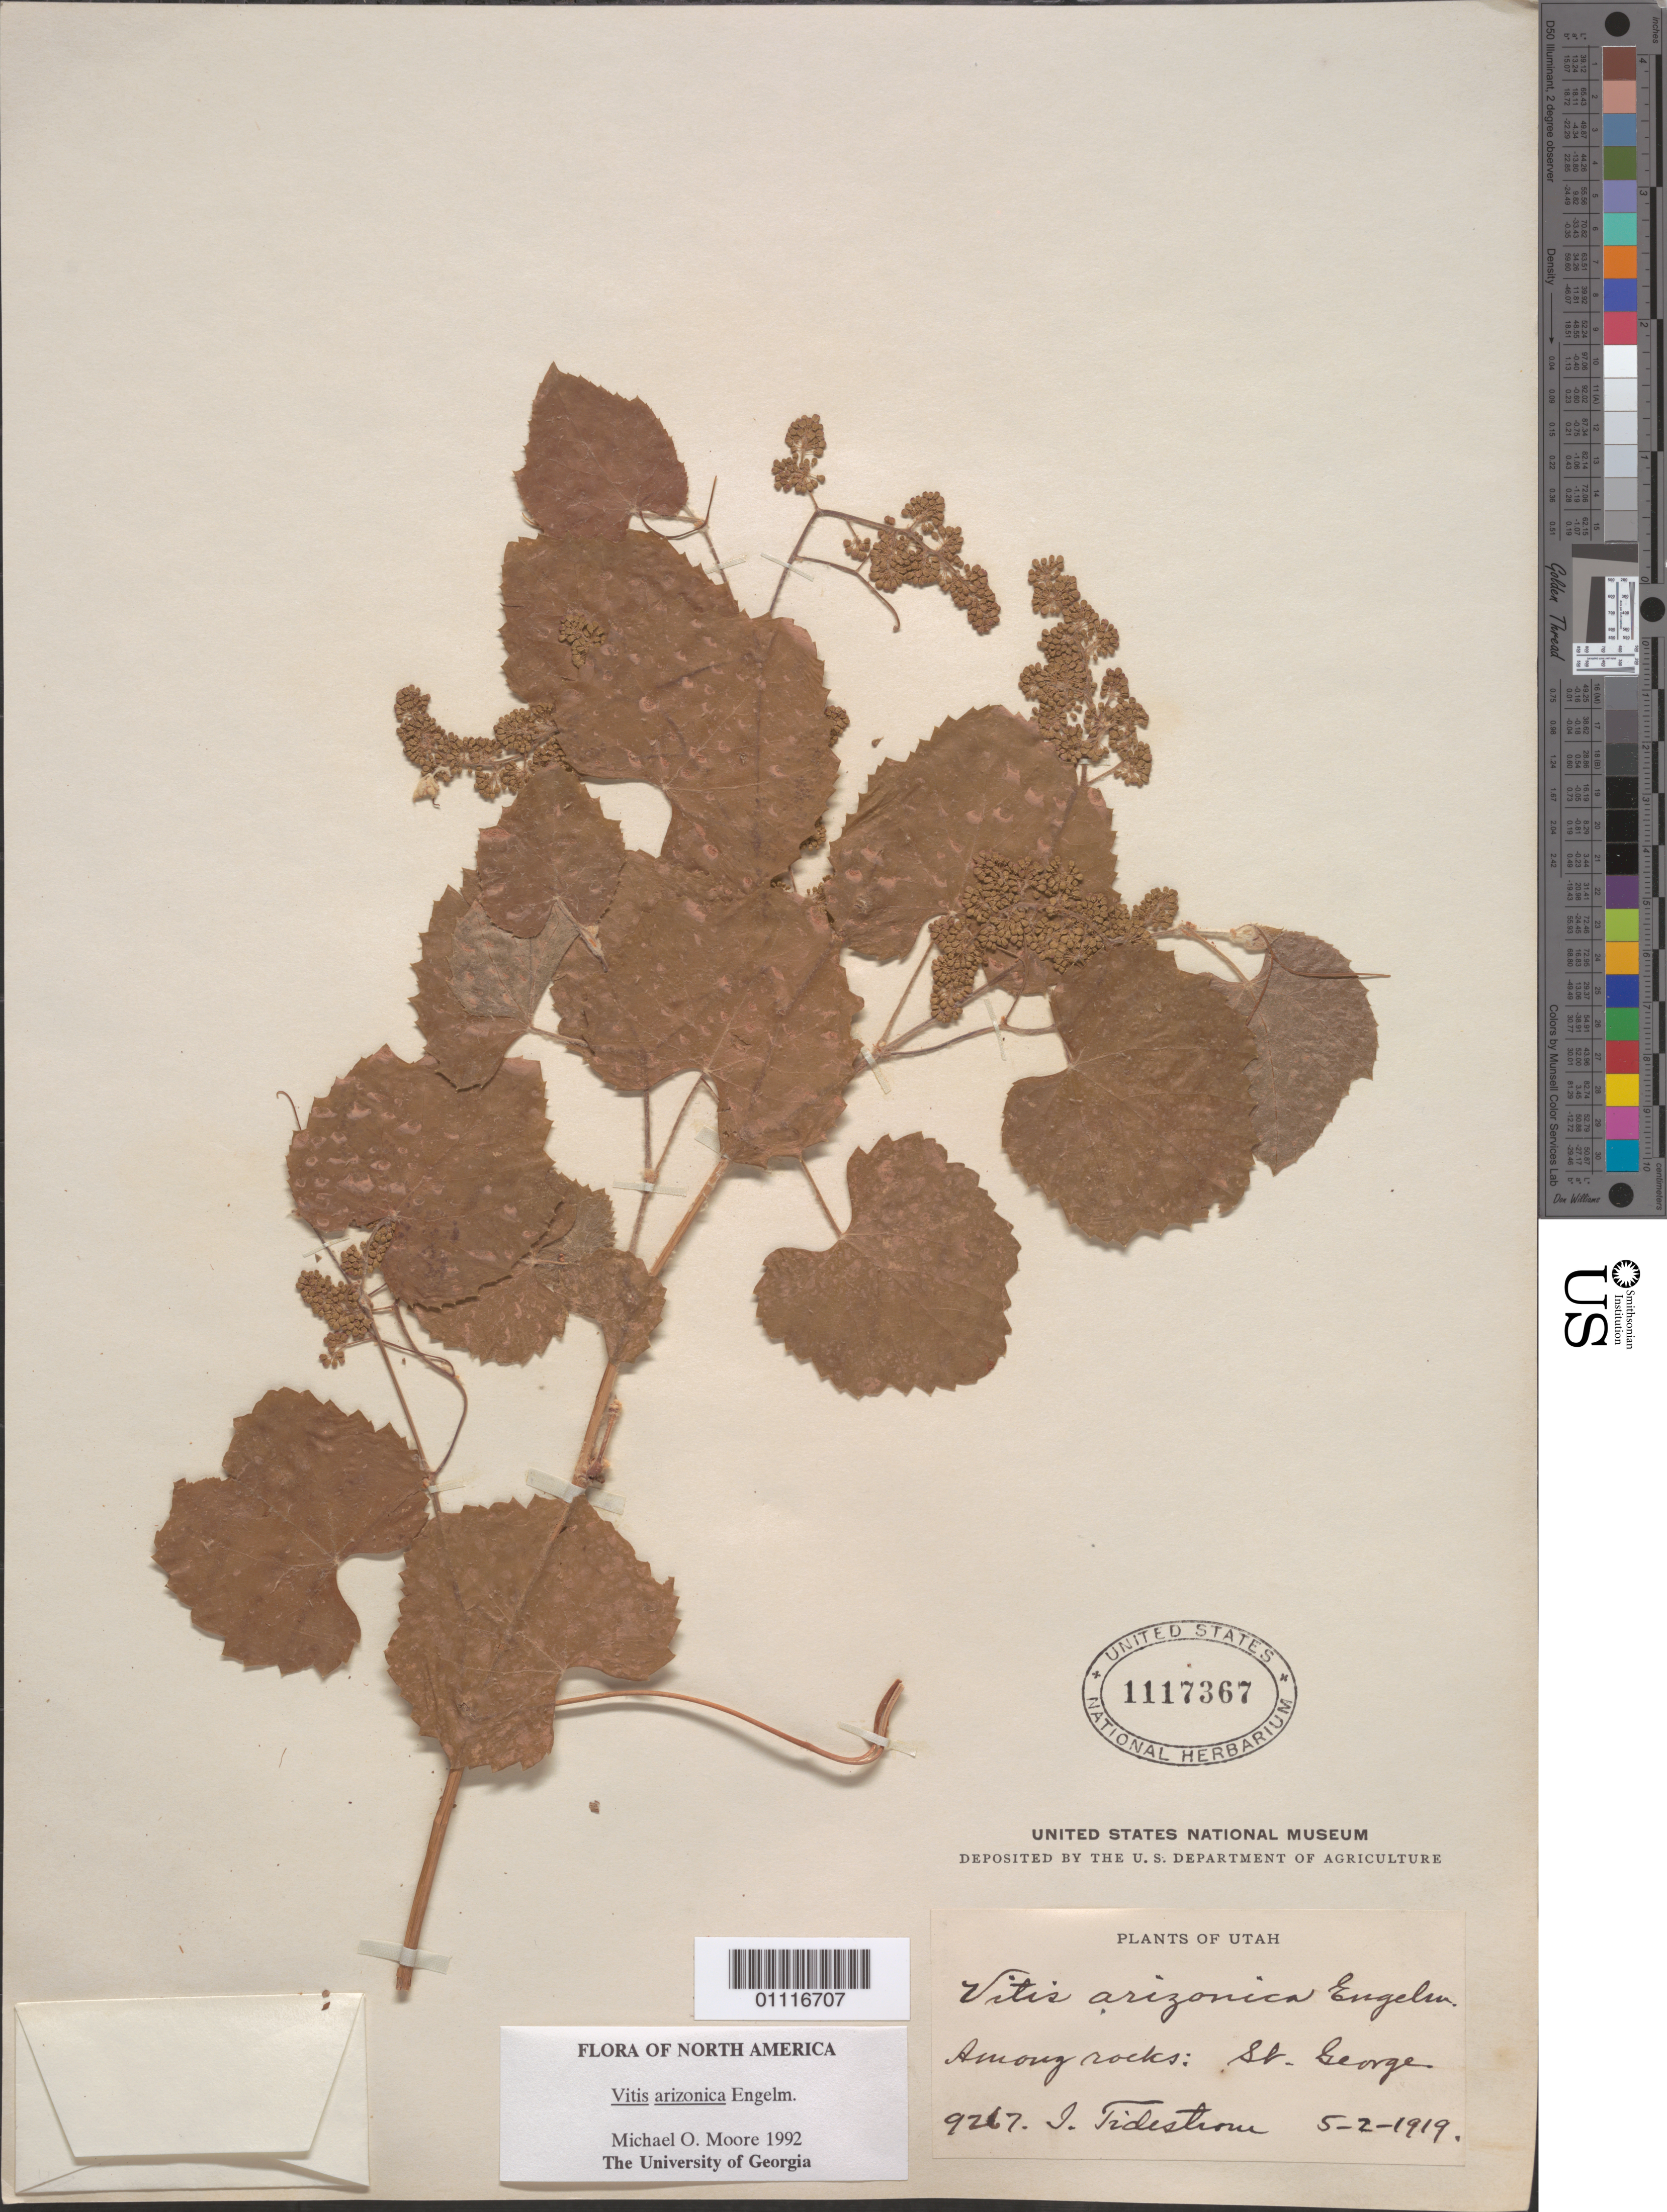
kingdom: Plantae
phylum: Tracheophyta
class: Magnoliopsida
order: Vitales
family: Vitaceae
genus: Vitis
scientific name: Vitis arizonica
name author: Engelm.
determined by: Moore, M. O.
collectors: I. F. Tidestrom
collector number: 9267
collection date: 1919-05-02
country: United States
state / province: Utah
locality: Among rocks; St. George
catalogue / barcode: US 1117367